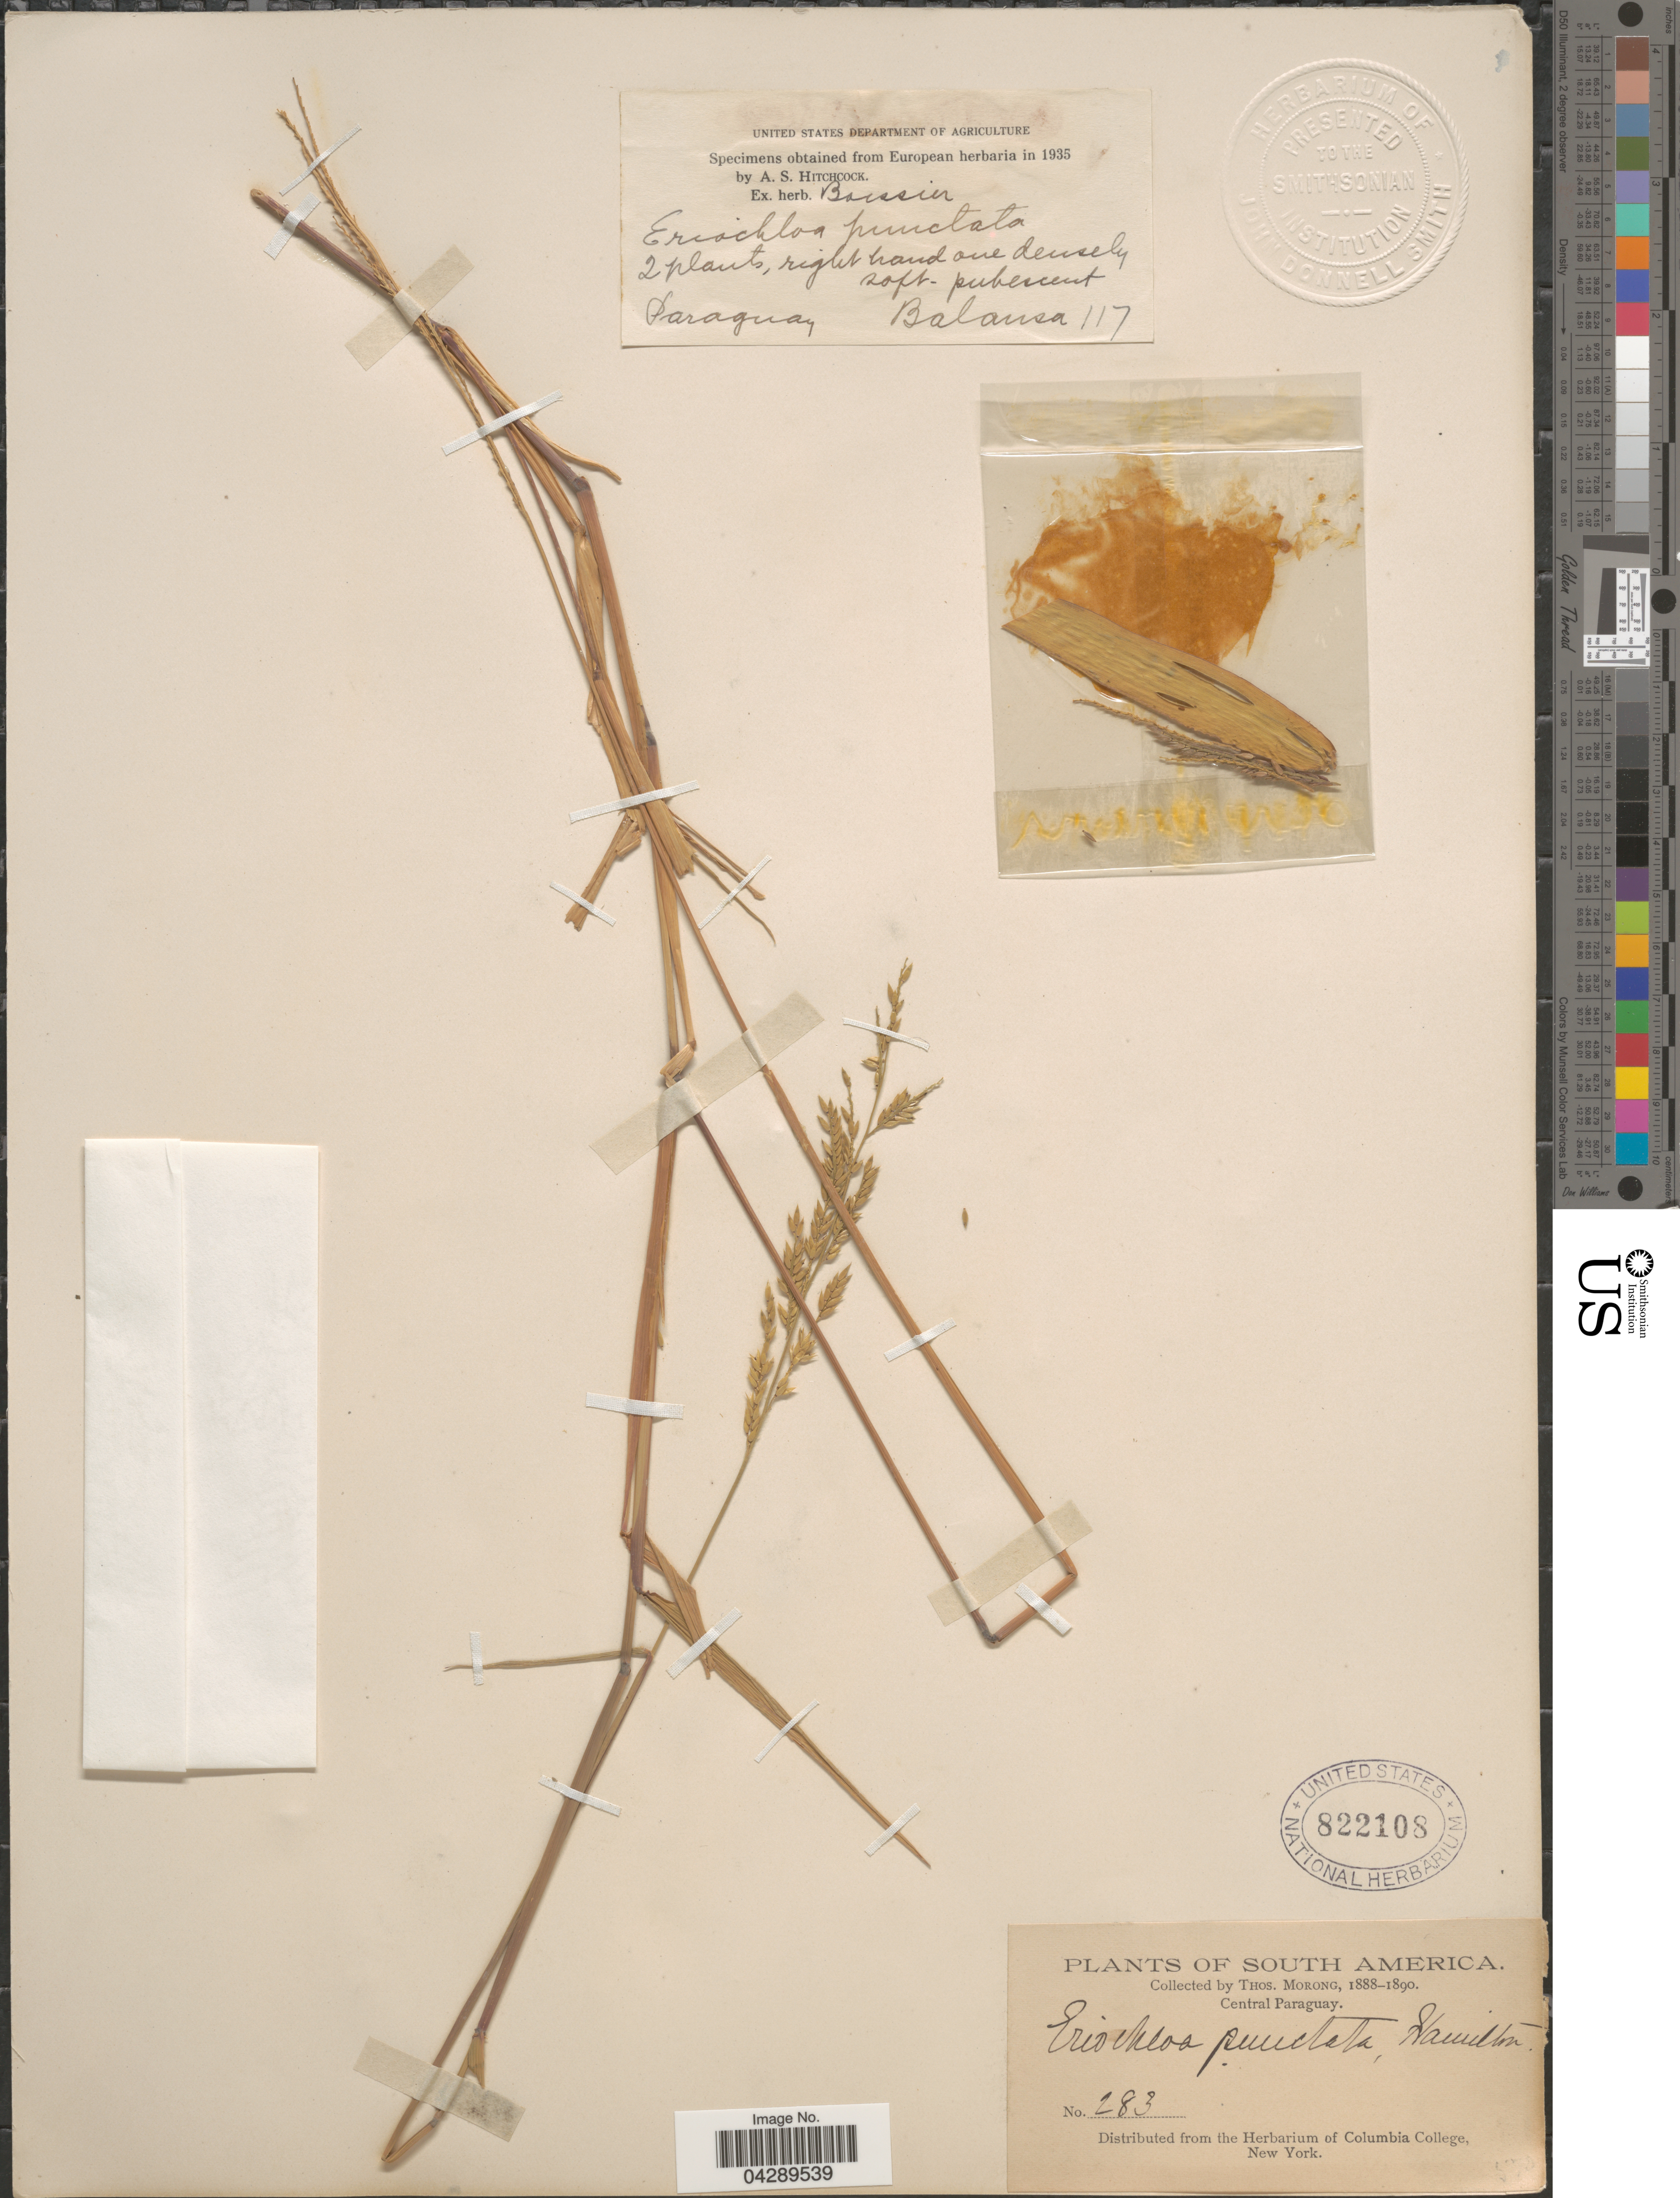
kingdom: Plantae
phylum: Tracheophyta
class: Liliopsida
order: Poales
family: Poaceae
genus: Eriochloa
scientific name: Eriochloa punctata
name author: (L.) Desv. ex Ham.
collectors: -. Balansa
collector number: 117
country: Paraguay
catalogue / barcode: US 822108